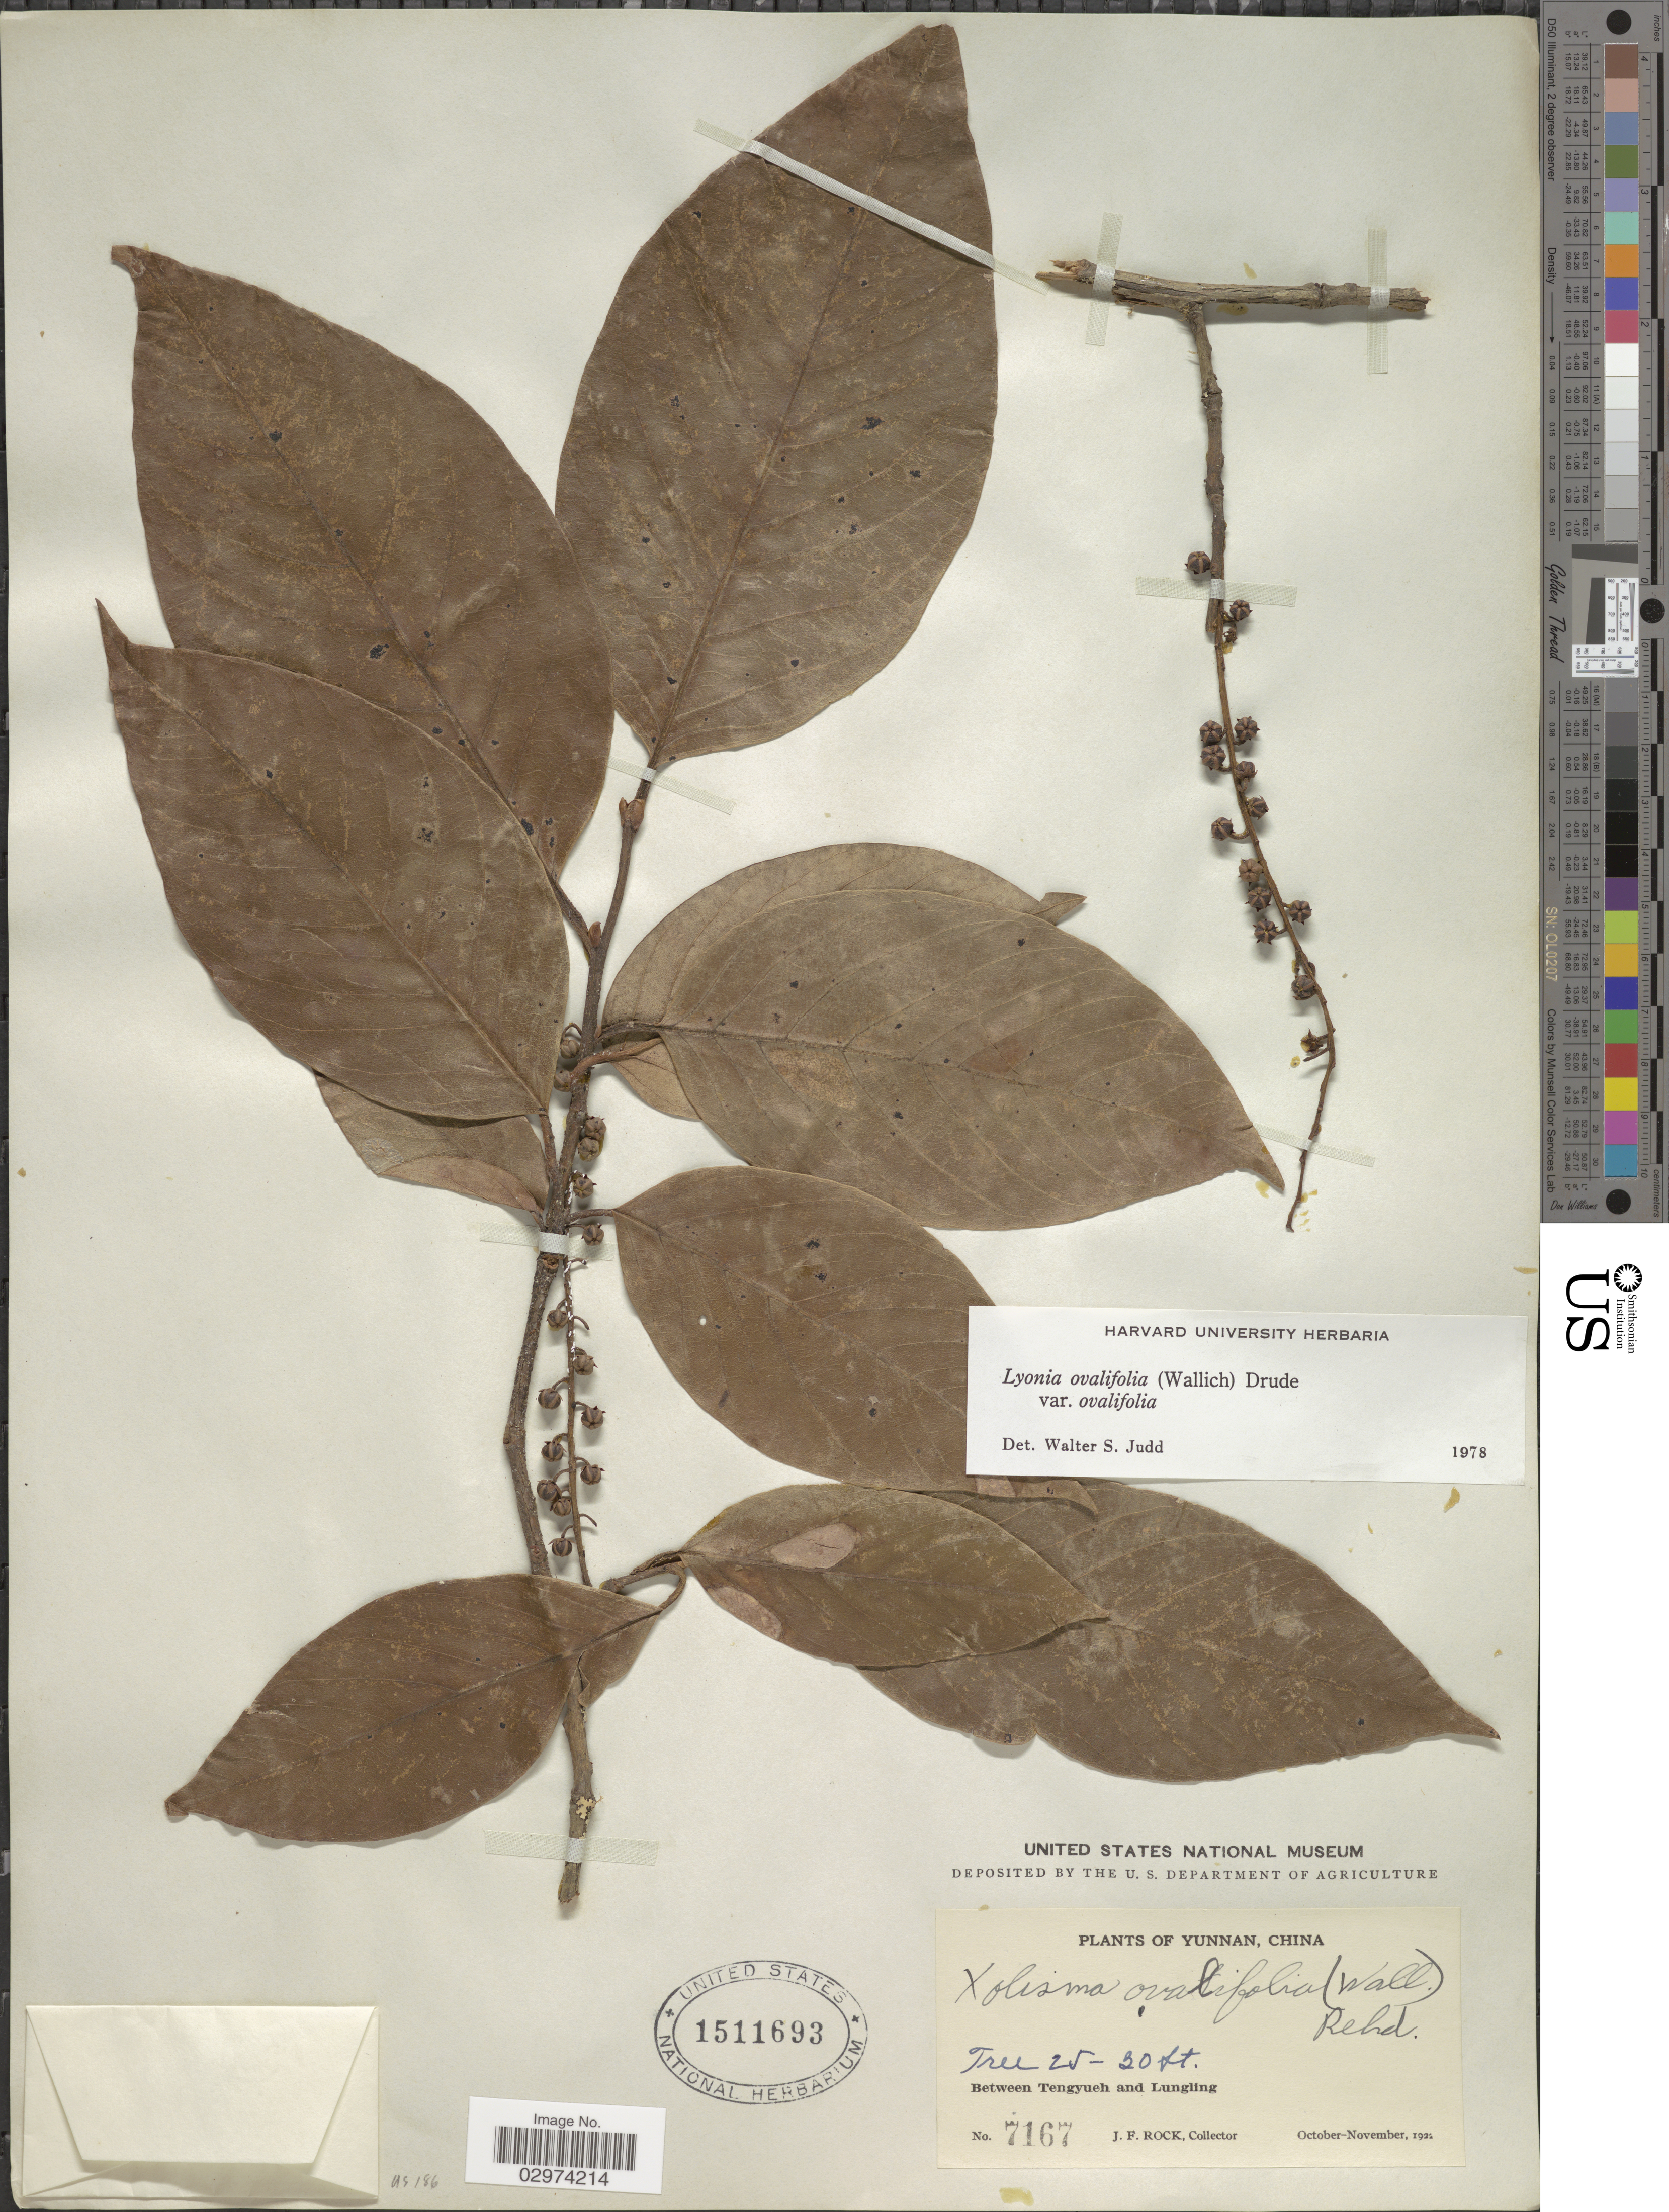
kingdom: Plantae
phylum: Tracheophyta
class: Magnoliopsida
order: Ericales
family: Ericaceae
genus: Lyonia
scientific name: Lyonia ovalifolia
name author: (Wall.) Drude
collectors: J. Rock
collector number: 7167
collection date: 1922-10/1922-11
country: China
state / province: Yunnan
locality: Between Tengyueh and Lungling.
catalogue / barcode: US 1511693